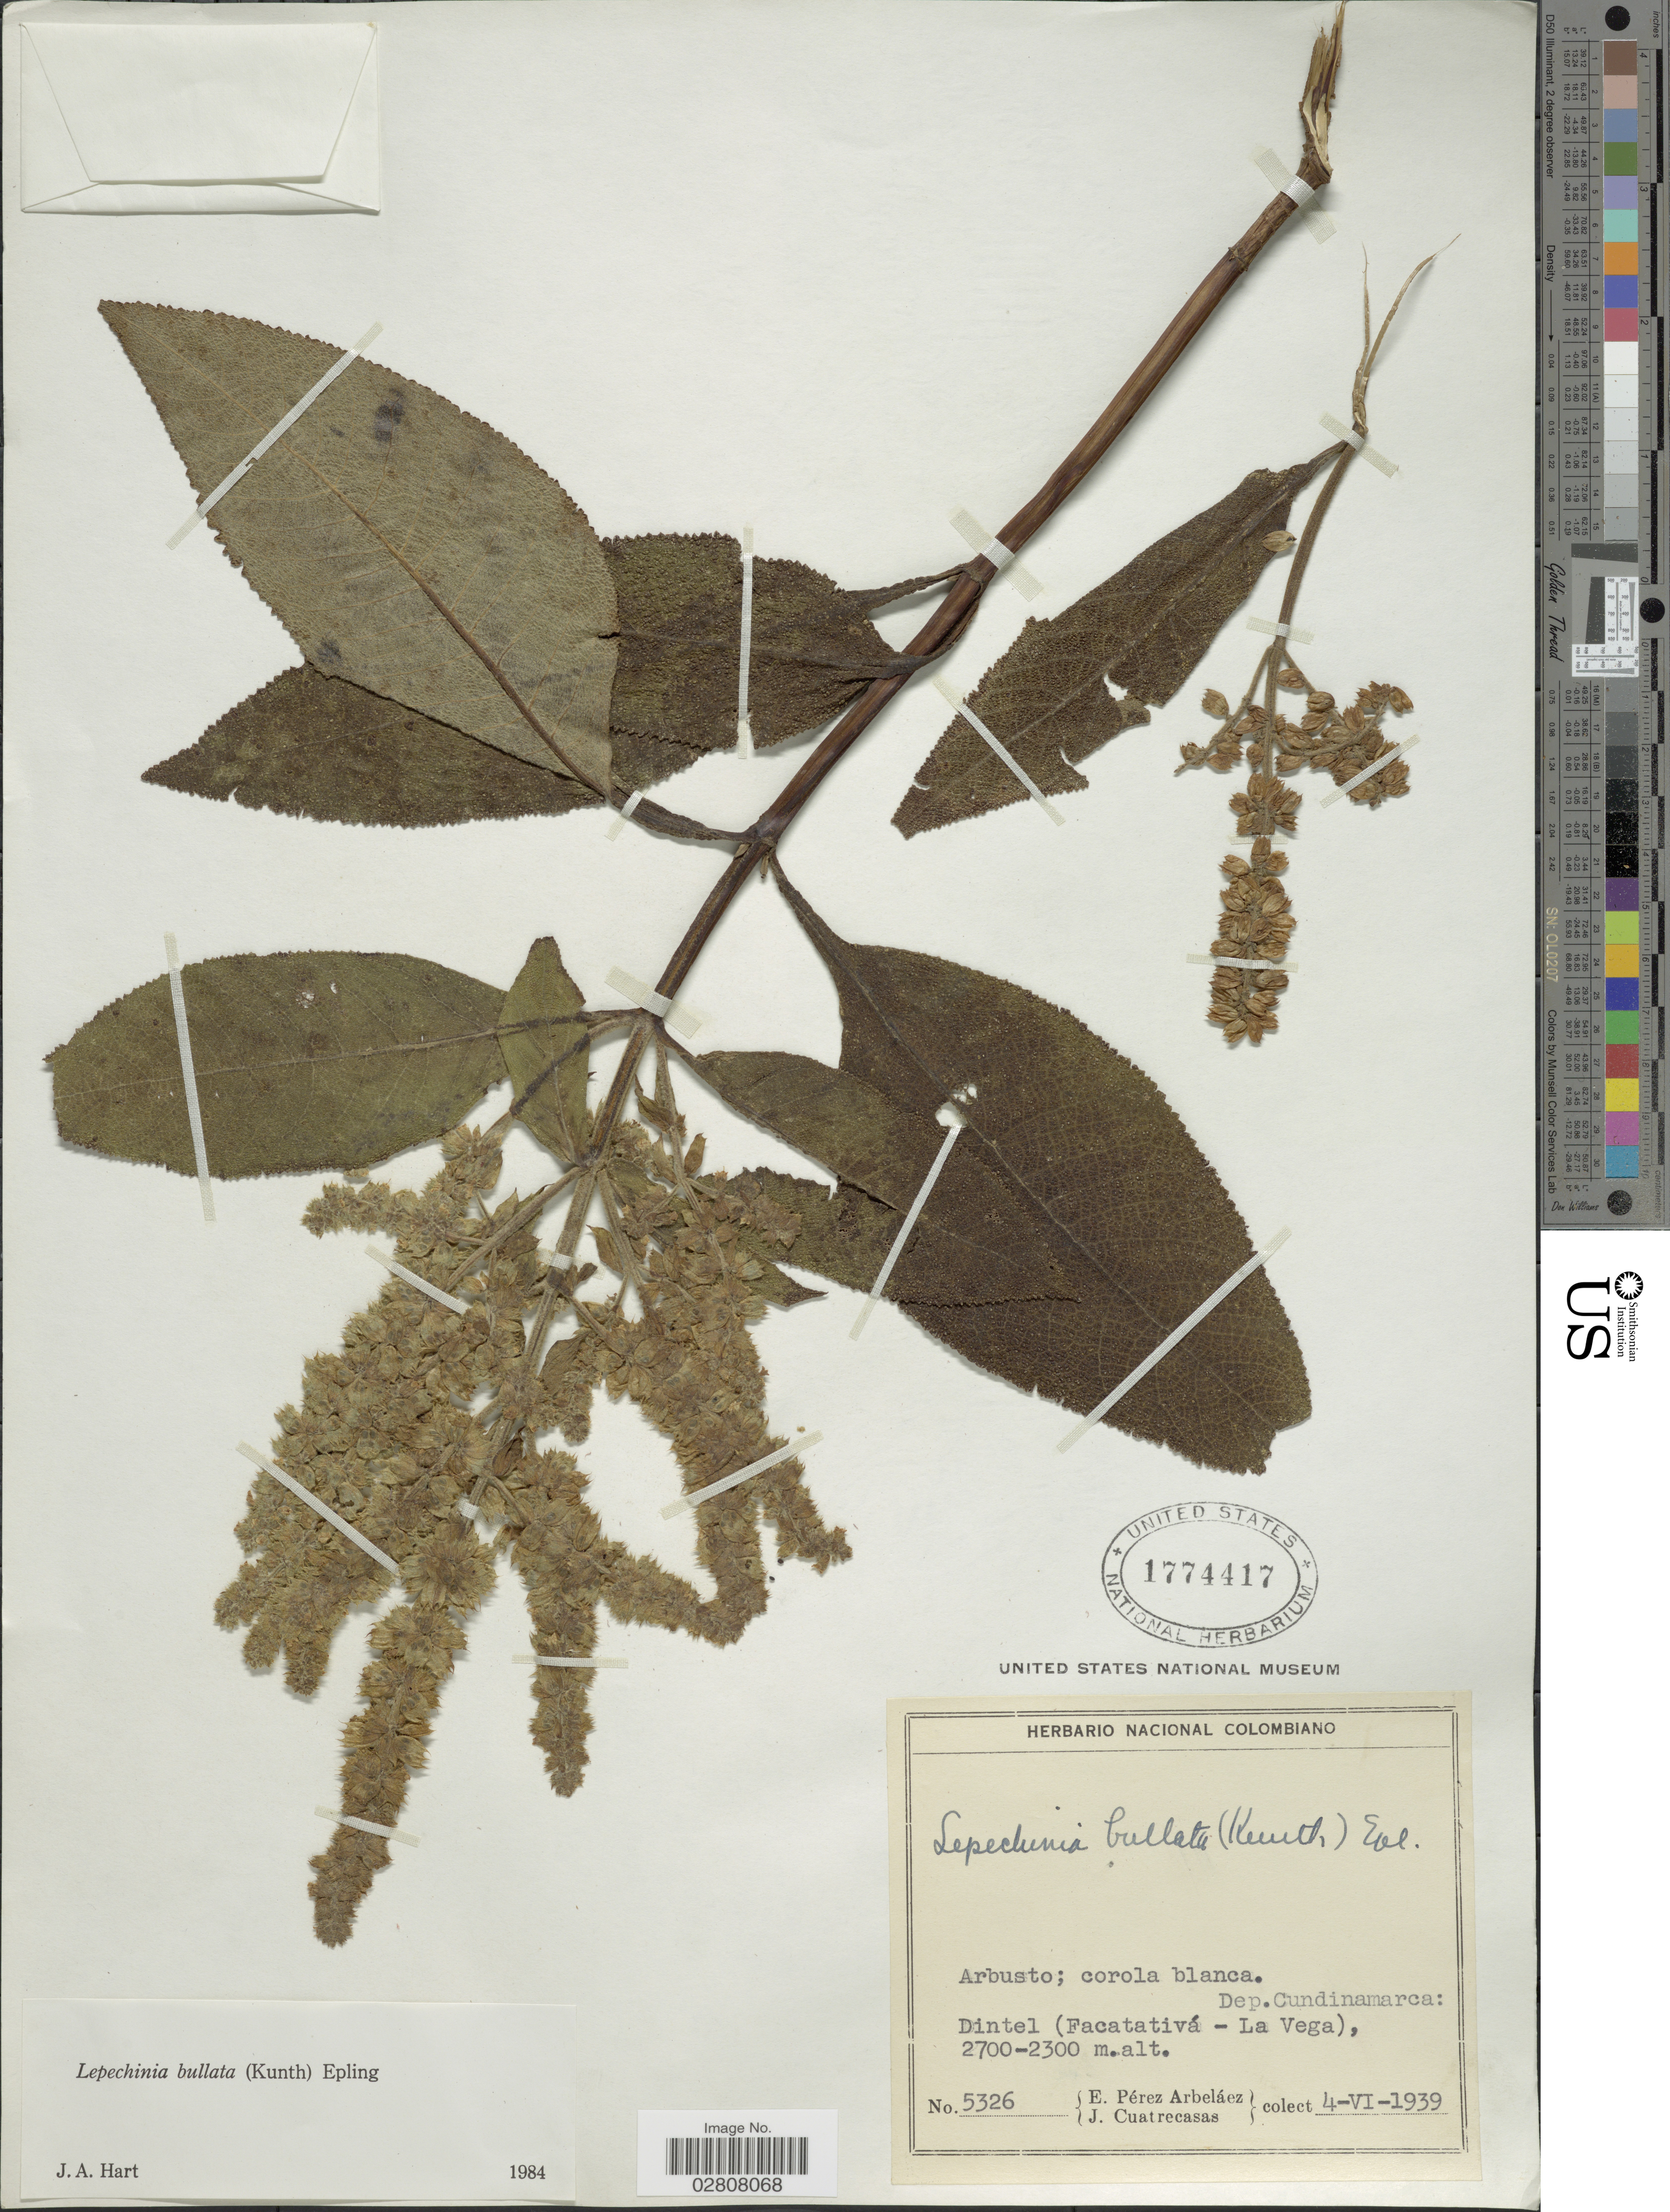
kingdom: Plantae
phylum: Tracheophyta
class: Magnoliopsida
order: Lamiales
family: Lamiaceae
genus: Lepechinia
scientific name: Lepechinia bullata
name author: (Kunth) Epling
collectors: E. Pérez Arbeláez & J. Cuatrecasas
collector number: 5326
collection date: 1939-06-04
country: Colombia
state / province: Cundinamarca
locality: Dep. Cundinamarca: Dintel (Facatativá- La Vega).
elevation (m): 2300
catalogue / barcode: US 1774417